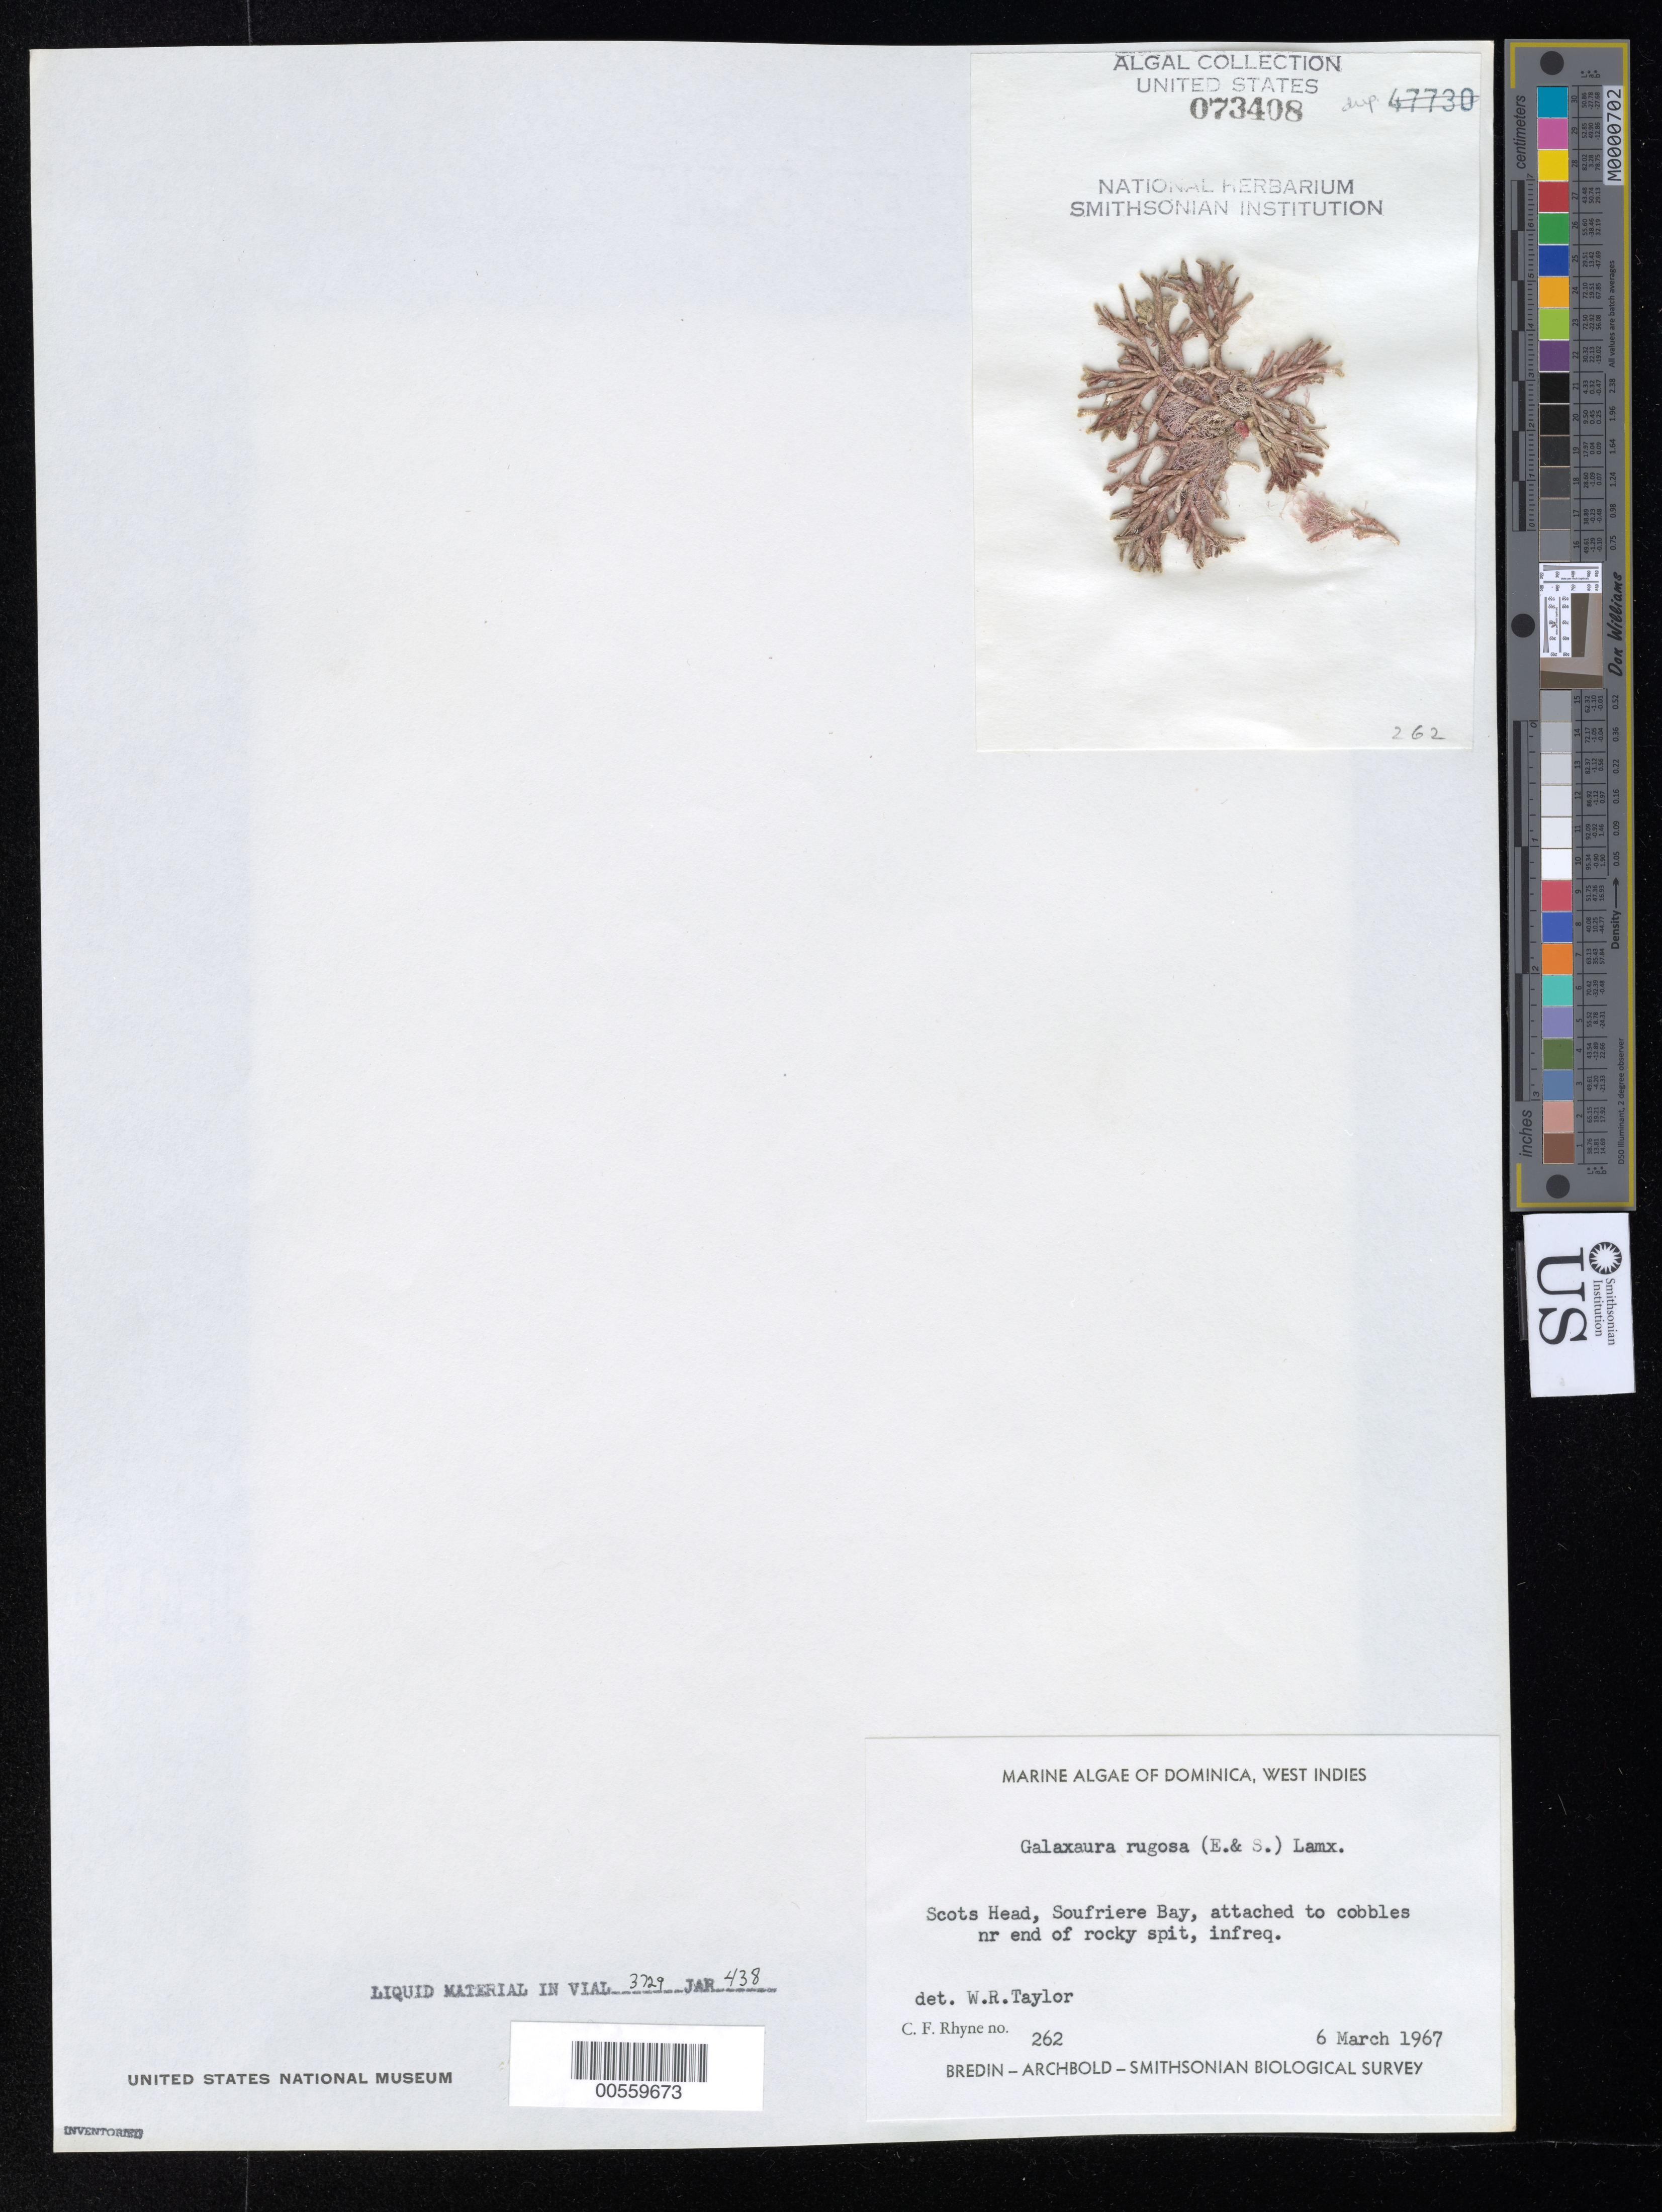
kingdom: Plantae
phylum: Rhodophyta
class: Florideophyceae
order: Nemaliales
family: Galaxauraceae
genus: Galaxaura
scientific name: Galaxaura rugosa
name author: (Ellis & Sol.) J.V.Lamouroux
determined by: Taylor, William R.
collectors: C. Rhyne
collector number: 262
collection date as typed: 06 Mar 1967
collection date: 1967-03-06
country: Dominica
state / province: St. Mark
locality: Scots Head, Soufriere Bay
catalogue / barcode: US 73408